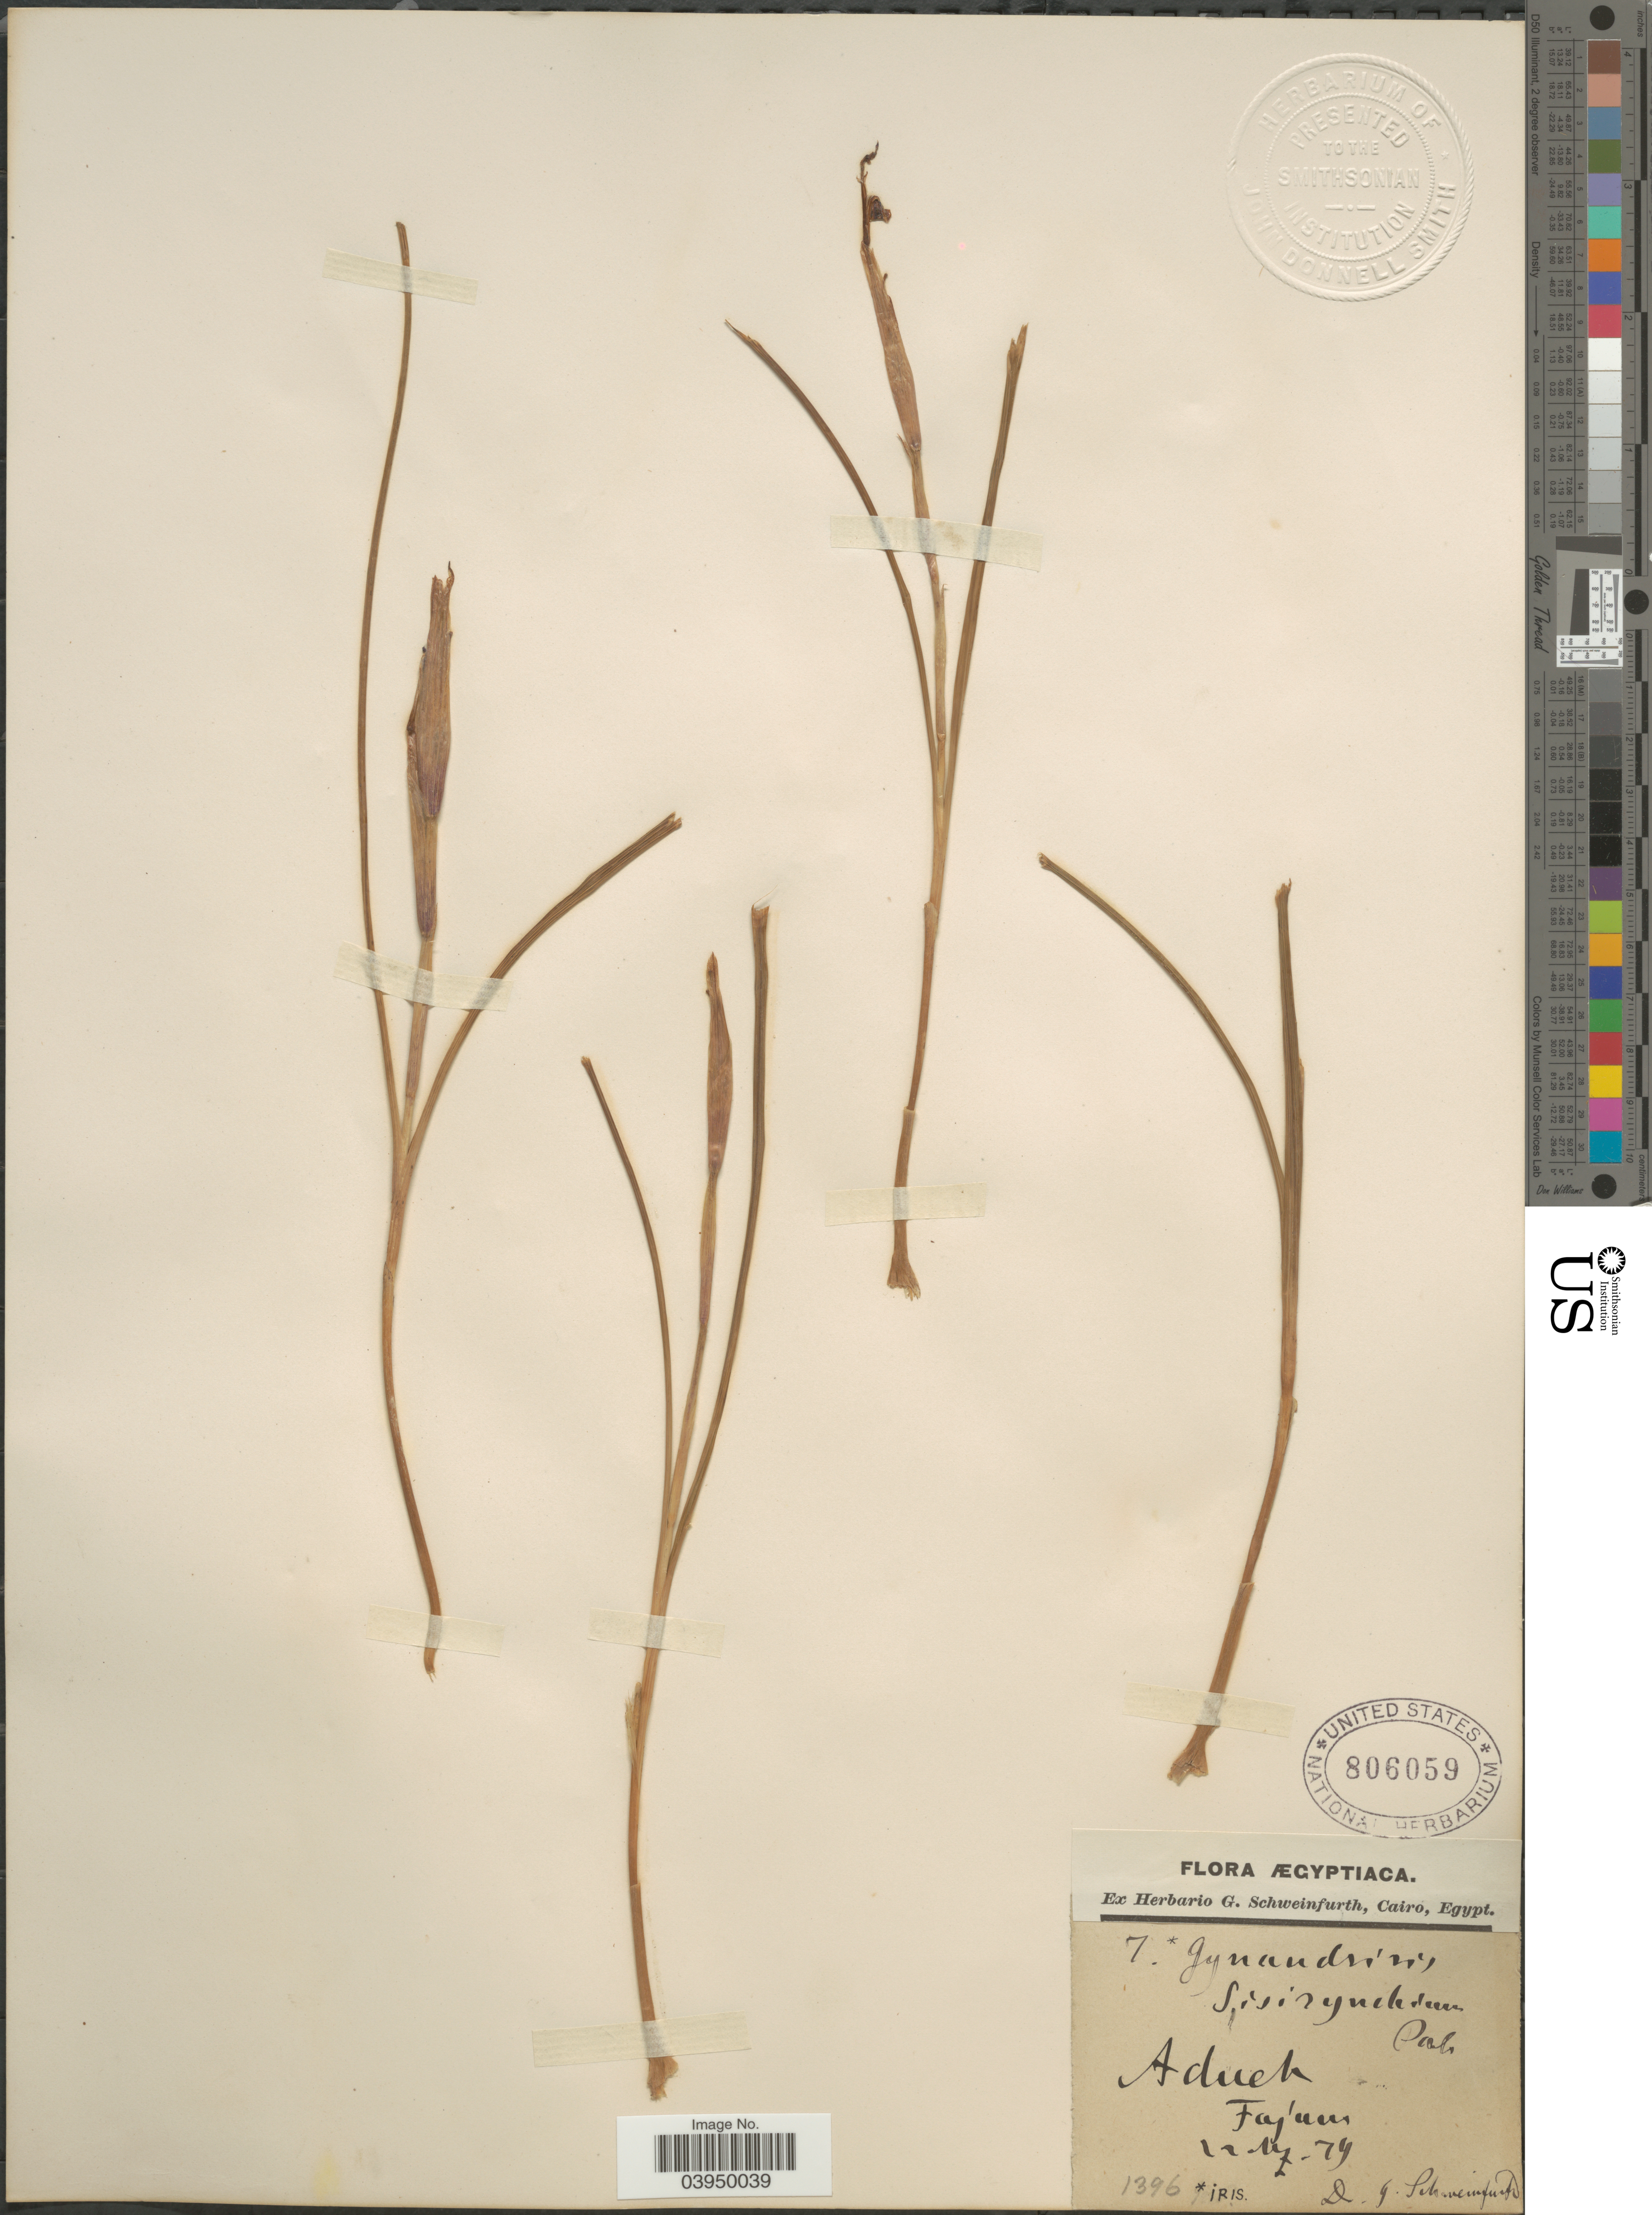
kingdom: Plantae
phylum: Tracheophyta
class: Liliopsida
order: Asparagales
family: Iridaceae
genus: Iris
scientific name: Iris sisyrinchium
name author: L.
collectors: G. A. Schweinfurth (herbarium)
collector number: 7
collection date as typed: Transcribed d/m/y: 12/5/79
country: Egypt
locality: Ægyptiaca. Adneh [interpreted]. Fajum.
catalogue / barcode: US 806059